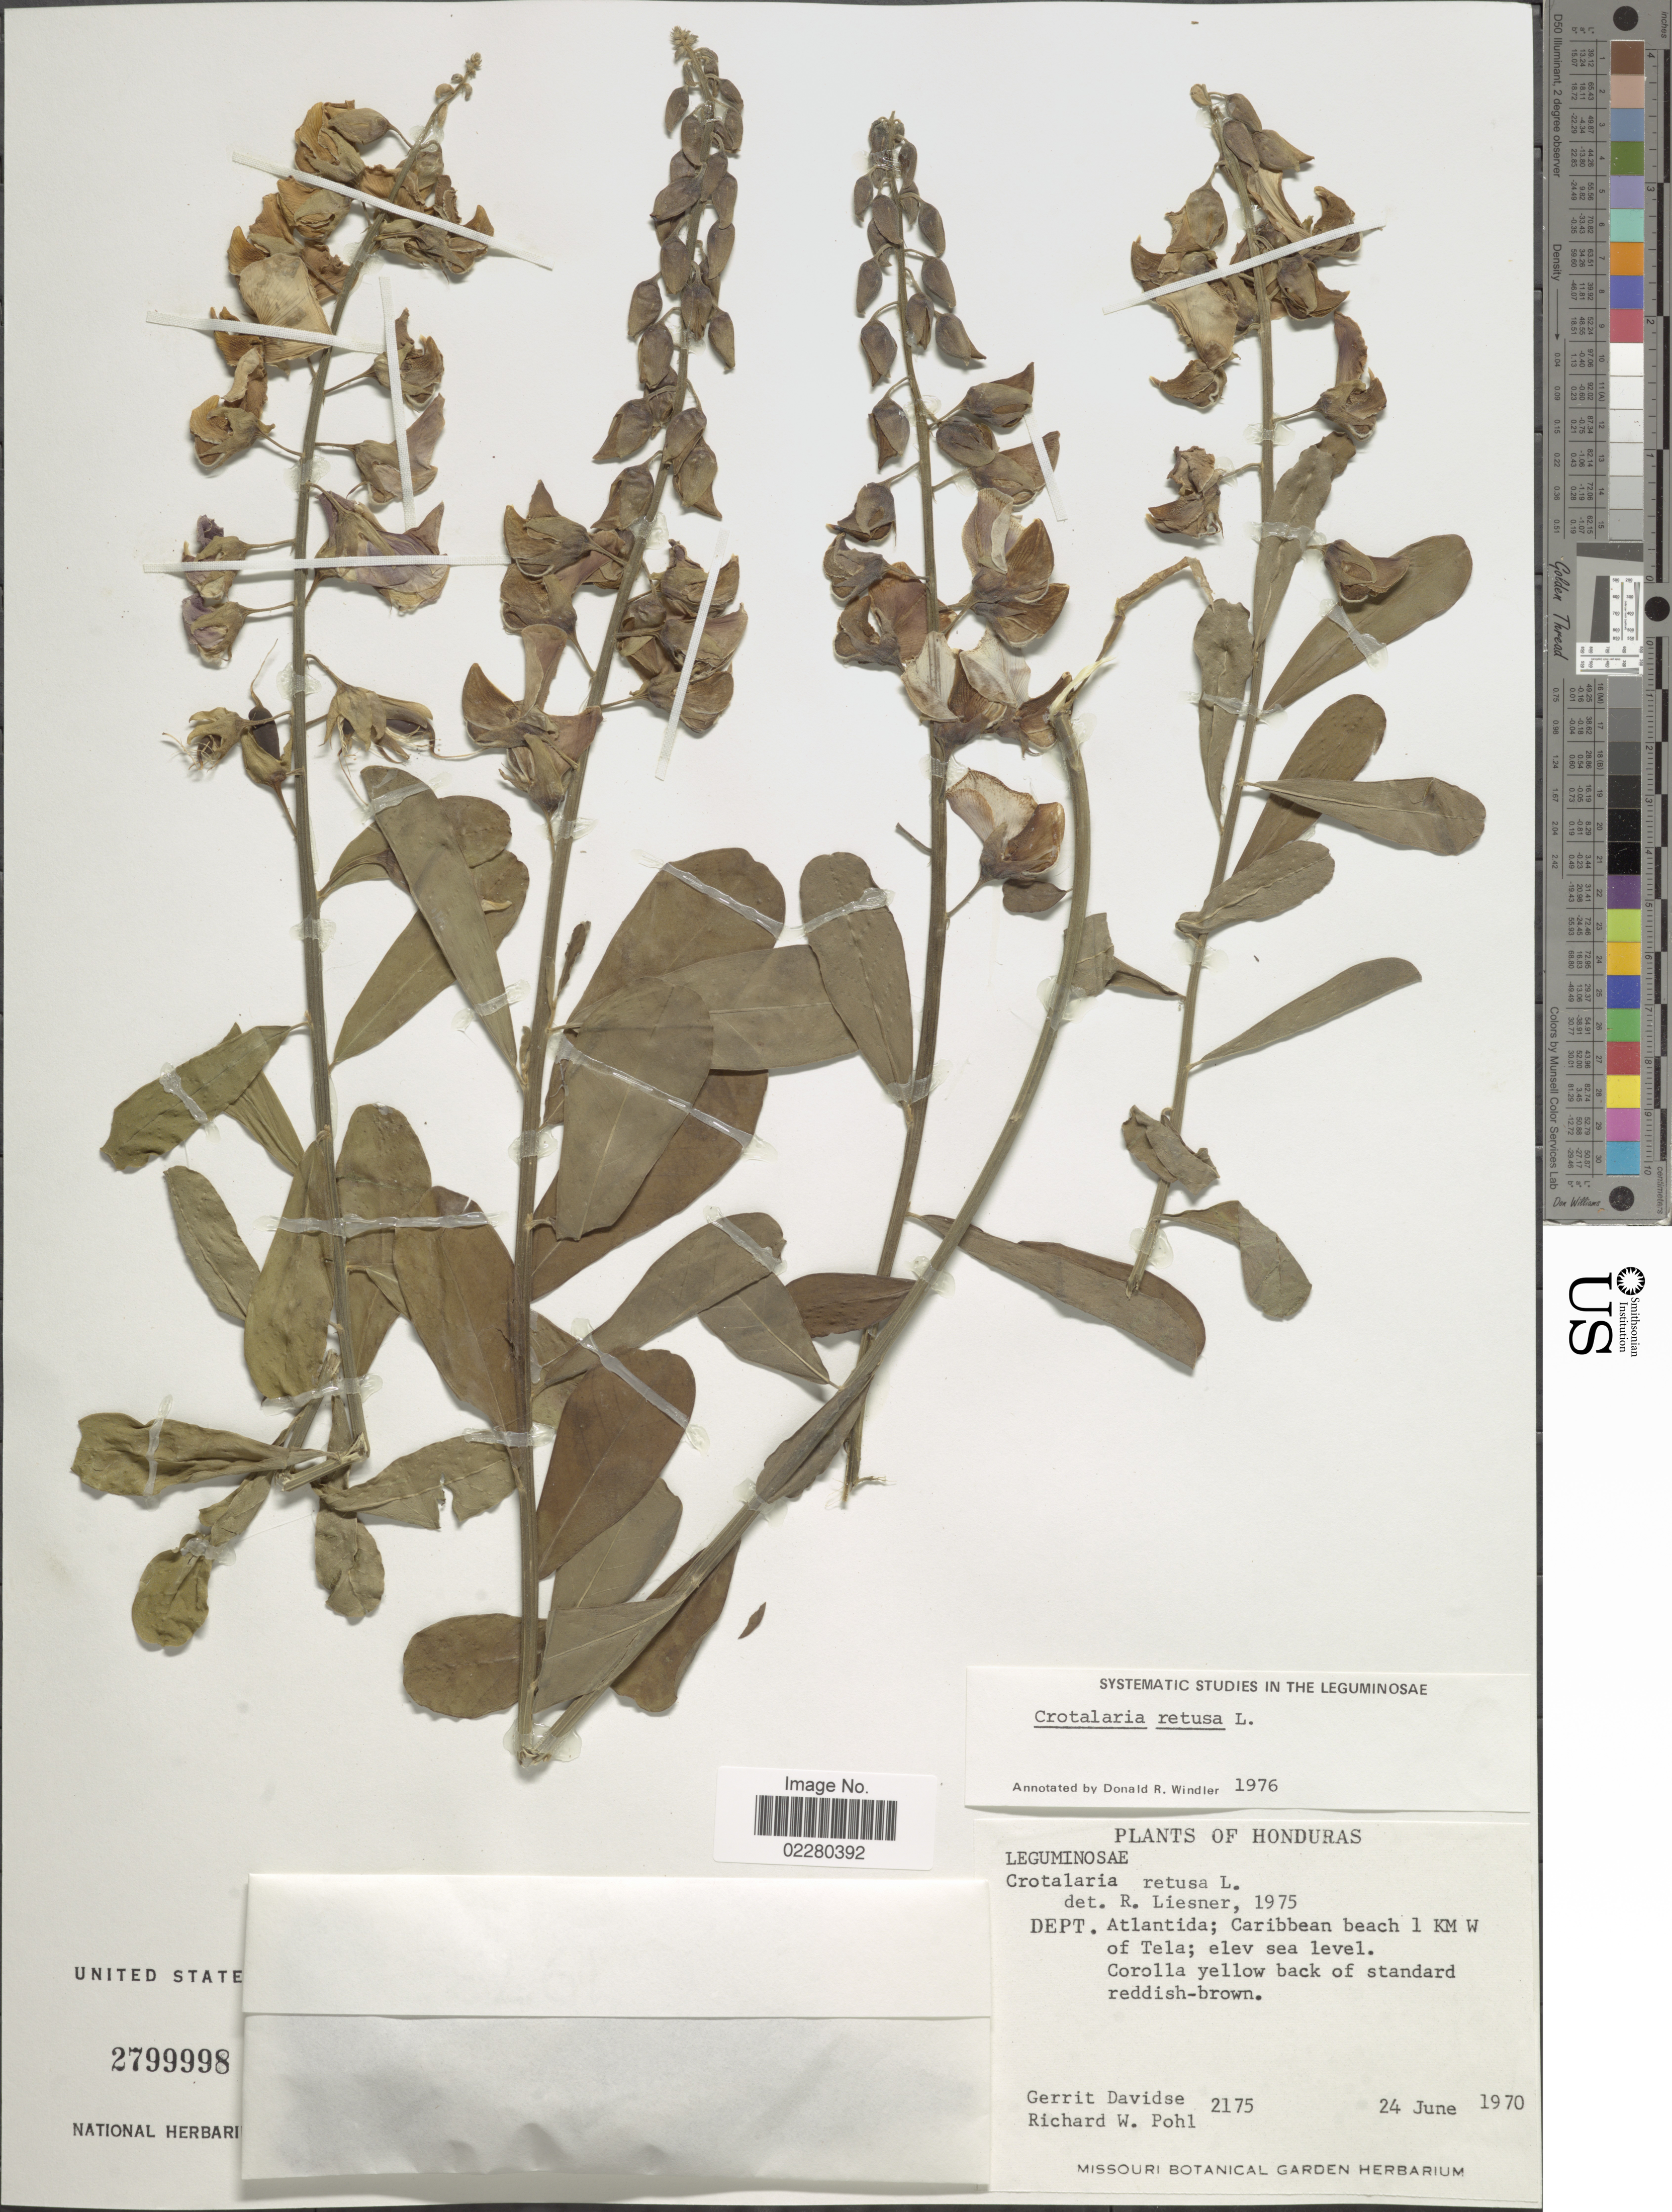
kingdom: Plantae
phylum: Tracheophyta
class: Magnoliopsida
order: Fabales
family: Fabaceae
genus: Crotalaria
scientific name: Crotalaria retusa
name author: L.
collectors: G. Davidse & R. W. Pohl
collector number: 2175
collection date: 1970-06-24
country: Honduras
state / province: Atlántida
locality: Dept. Atlantida; Caribbean beach 1 KM W of Tela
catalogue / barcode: US 2799998